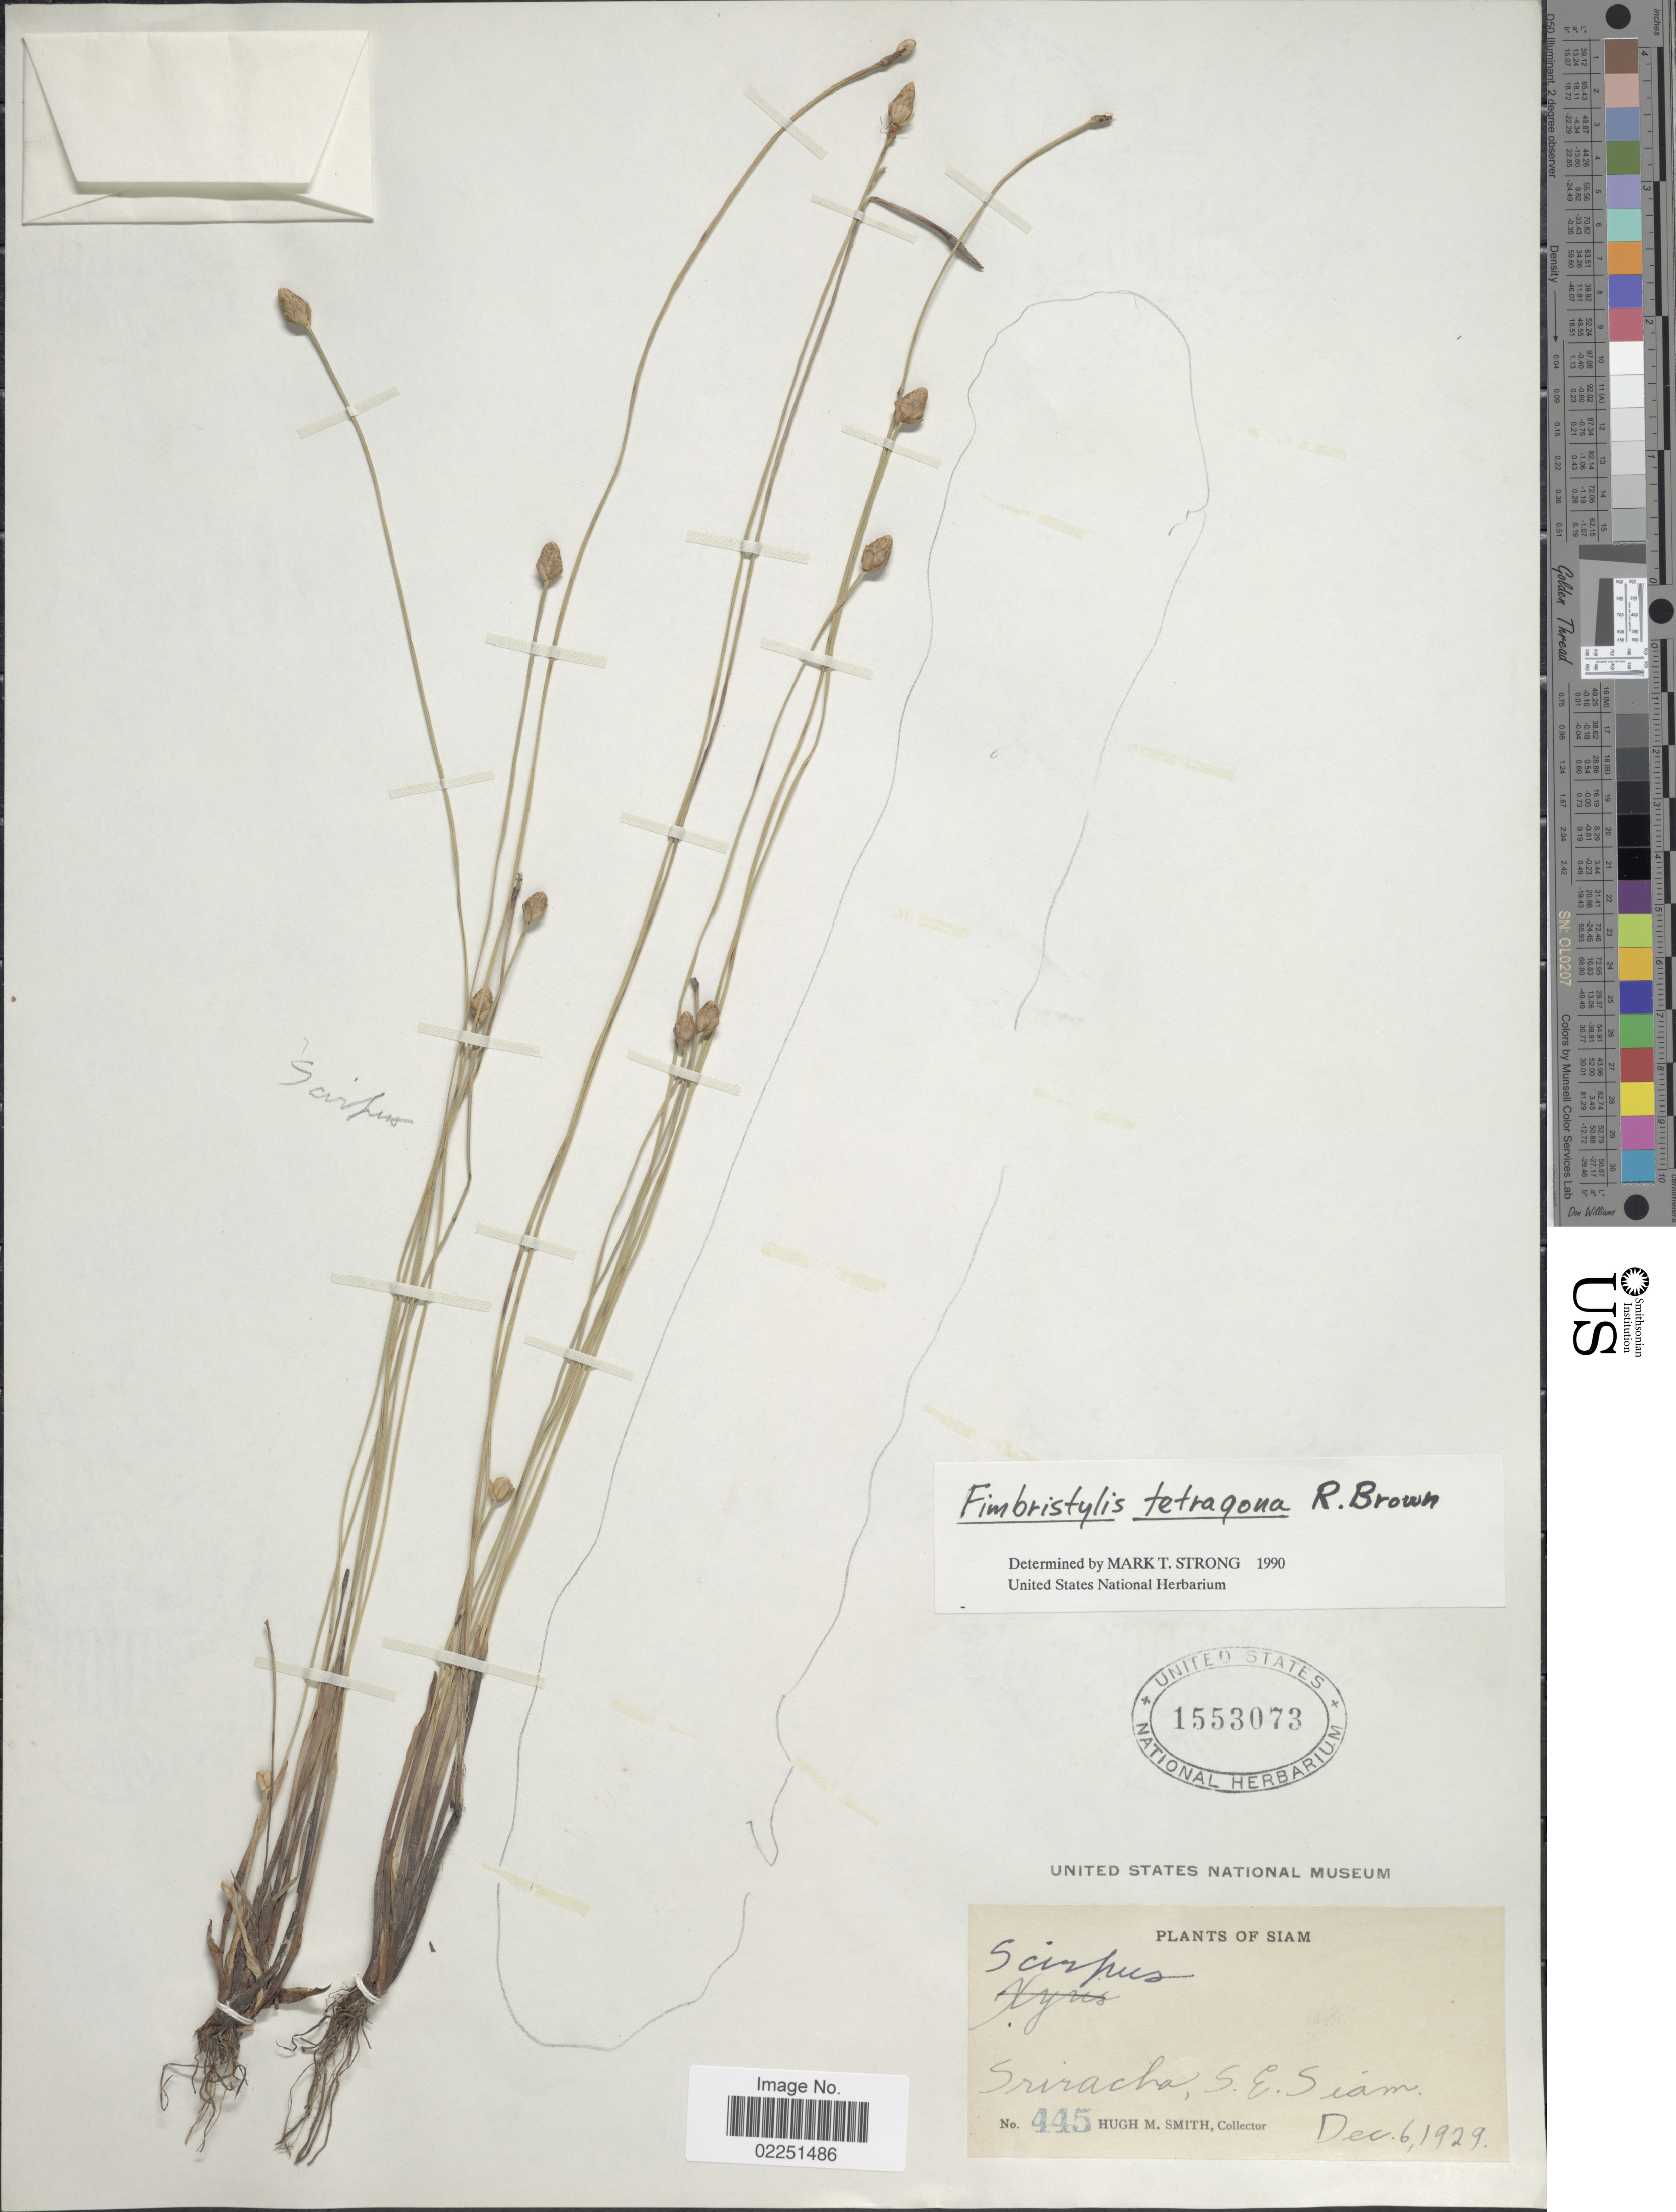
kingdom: Plantae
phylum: Tracheophyta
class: Liliopsida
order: Poales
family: Cyperaceae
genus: Fimbristylis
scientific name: Fimbristylis tetragona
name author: R. Br.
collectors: H. M. Smith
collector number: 445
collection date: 1929-12-06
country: Thailand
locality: Siam, Sriracha, S.E. Siam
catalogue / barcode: US 1553073